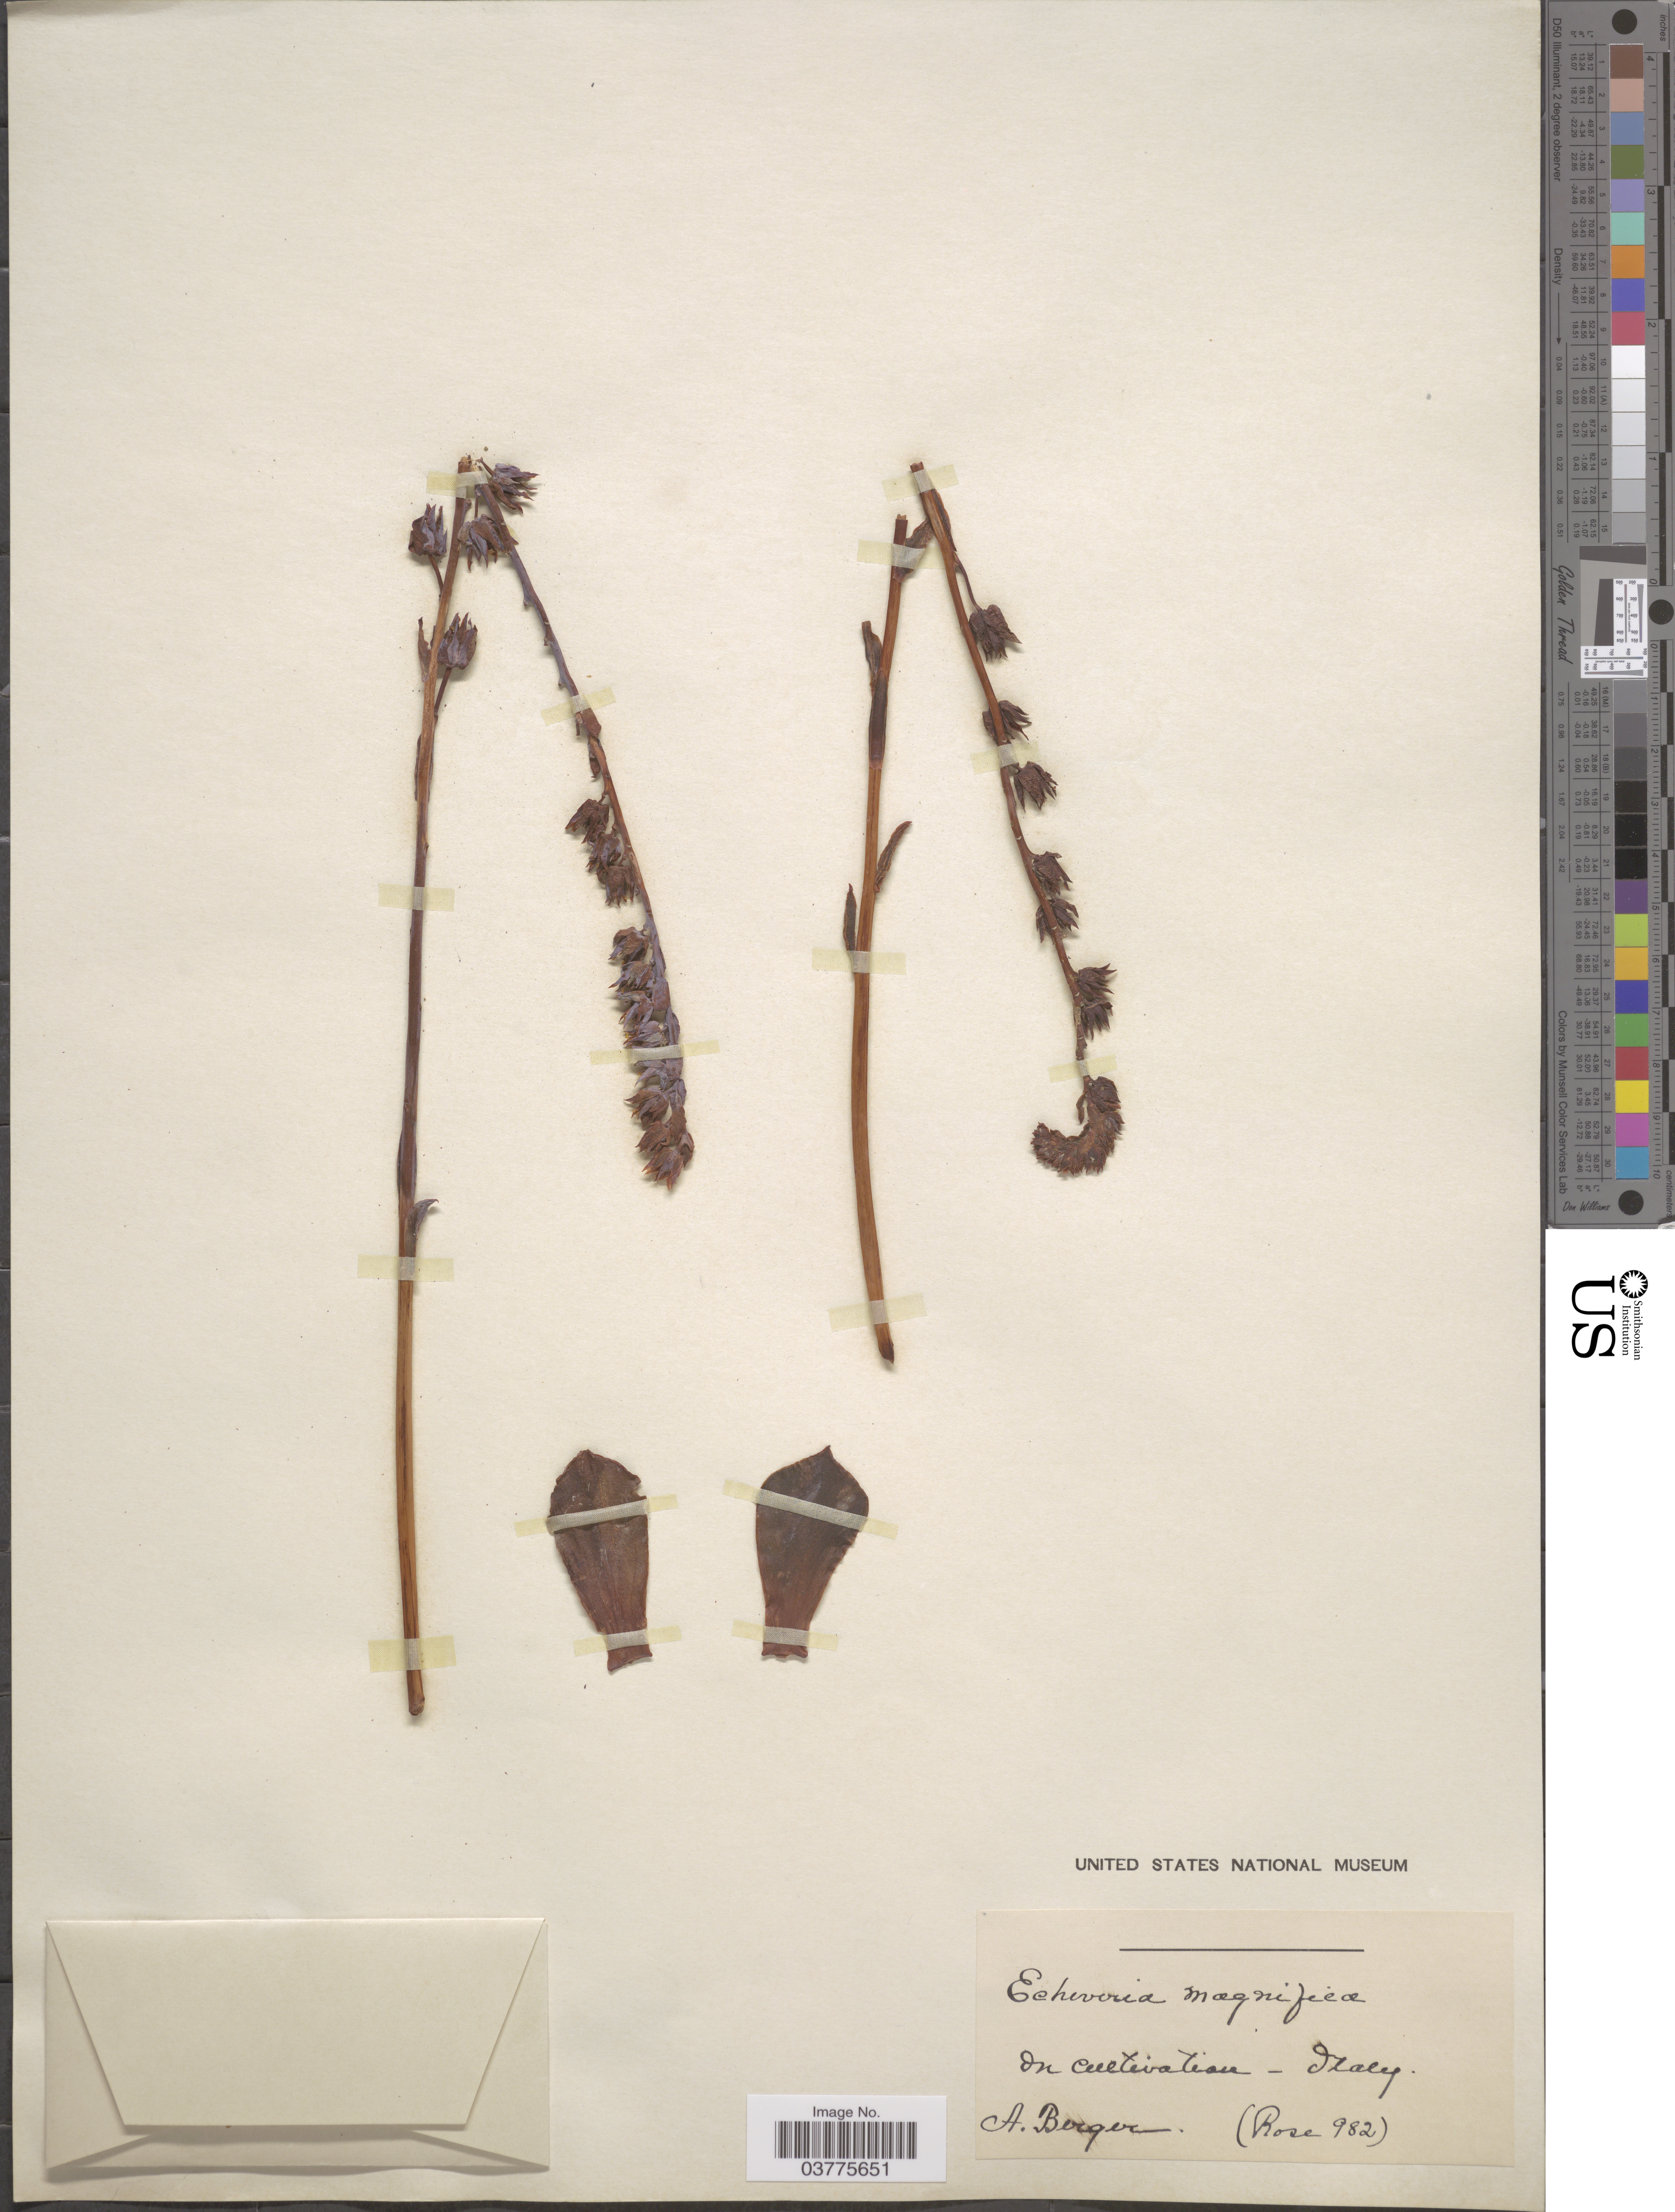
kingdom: Plantae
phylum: Tracheophyta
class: Magnoliopsida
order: Saxifragales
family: Crassulaceae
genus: Echeveria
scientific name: Echeveria 'Magnifica'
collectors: A. Berger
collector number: Rose982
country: Italy